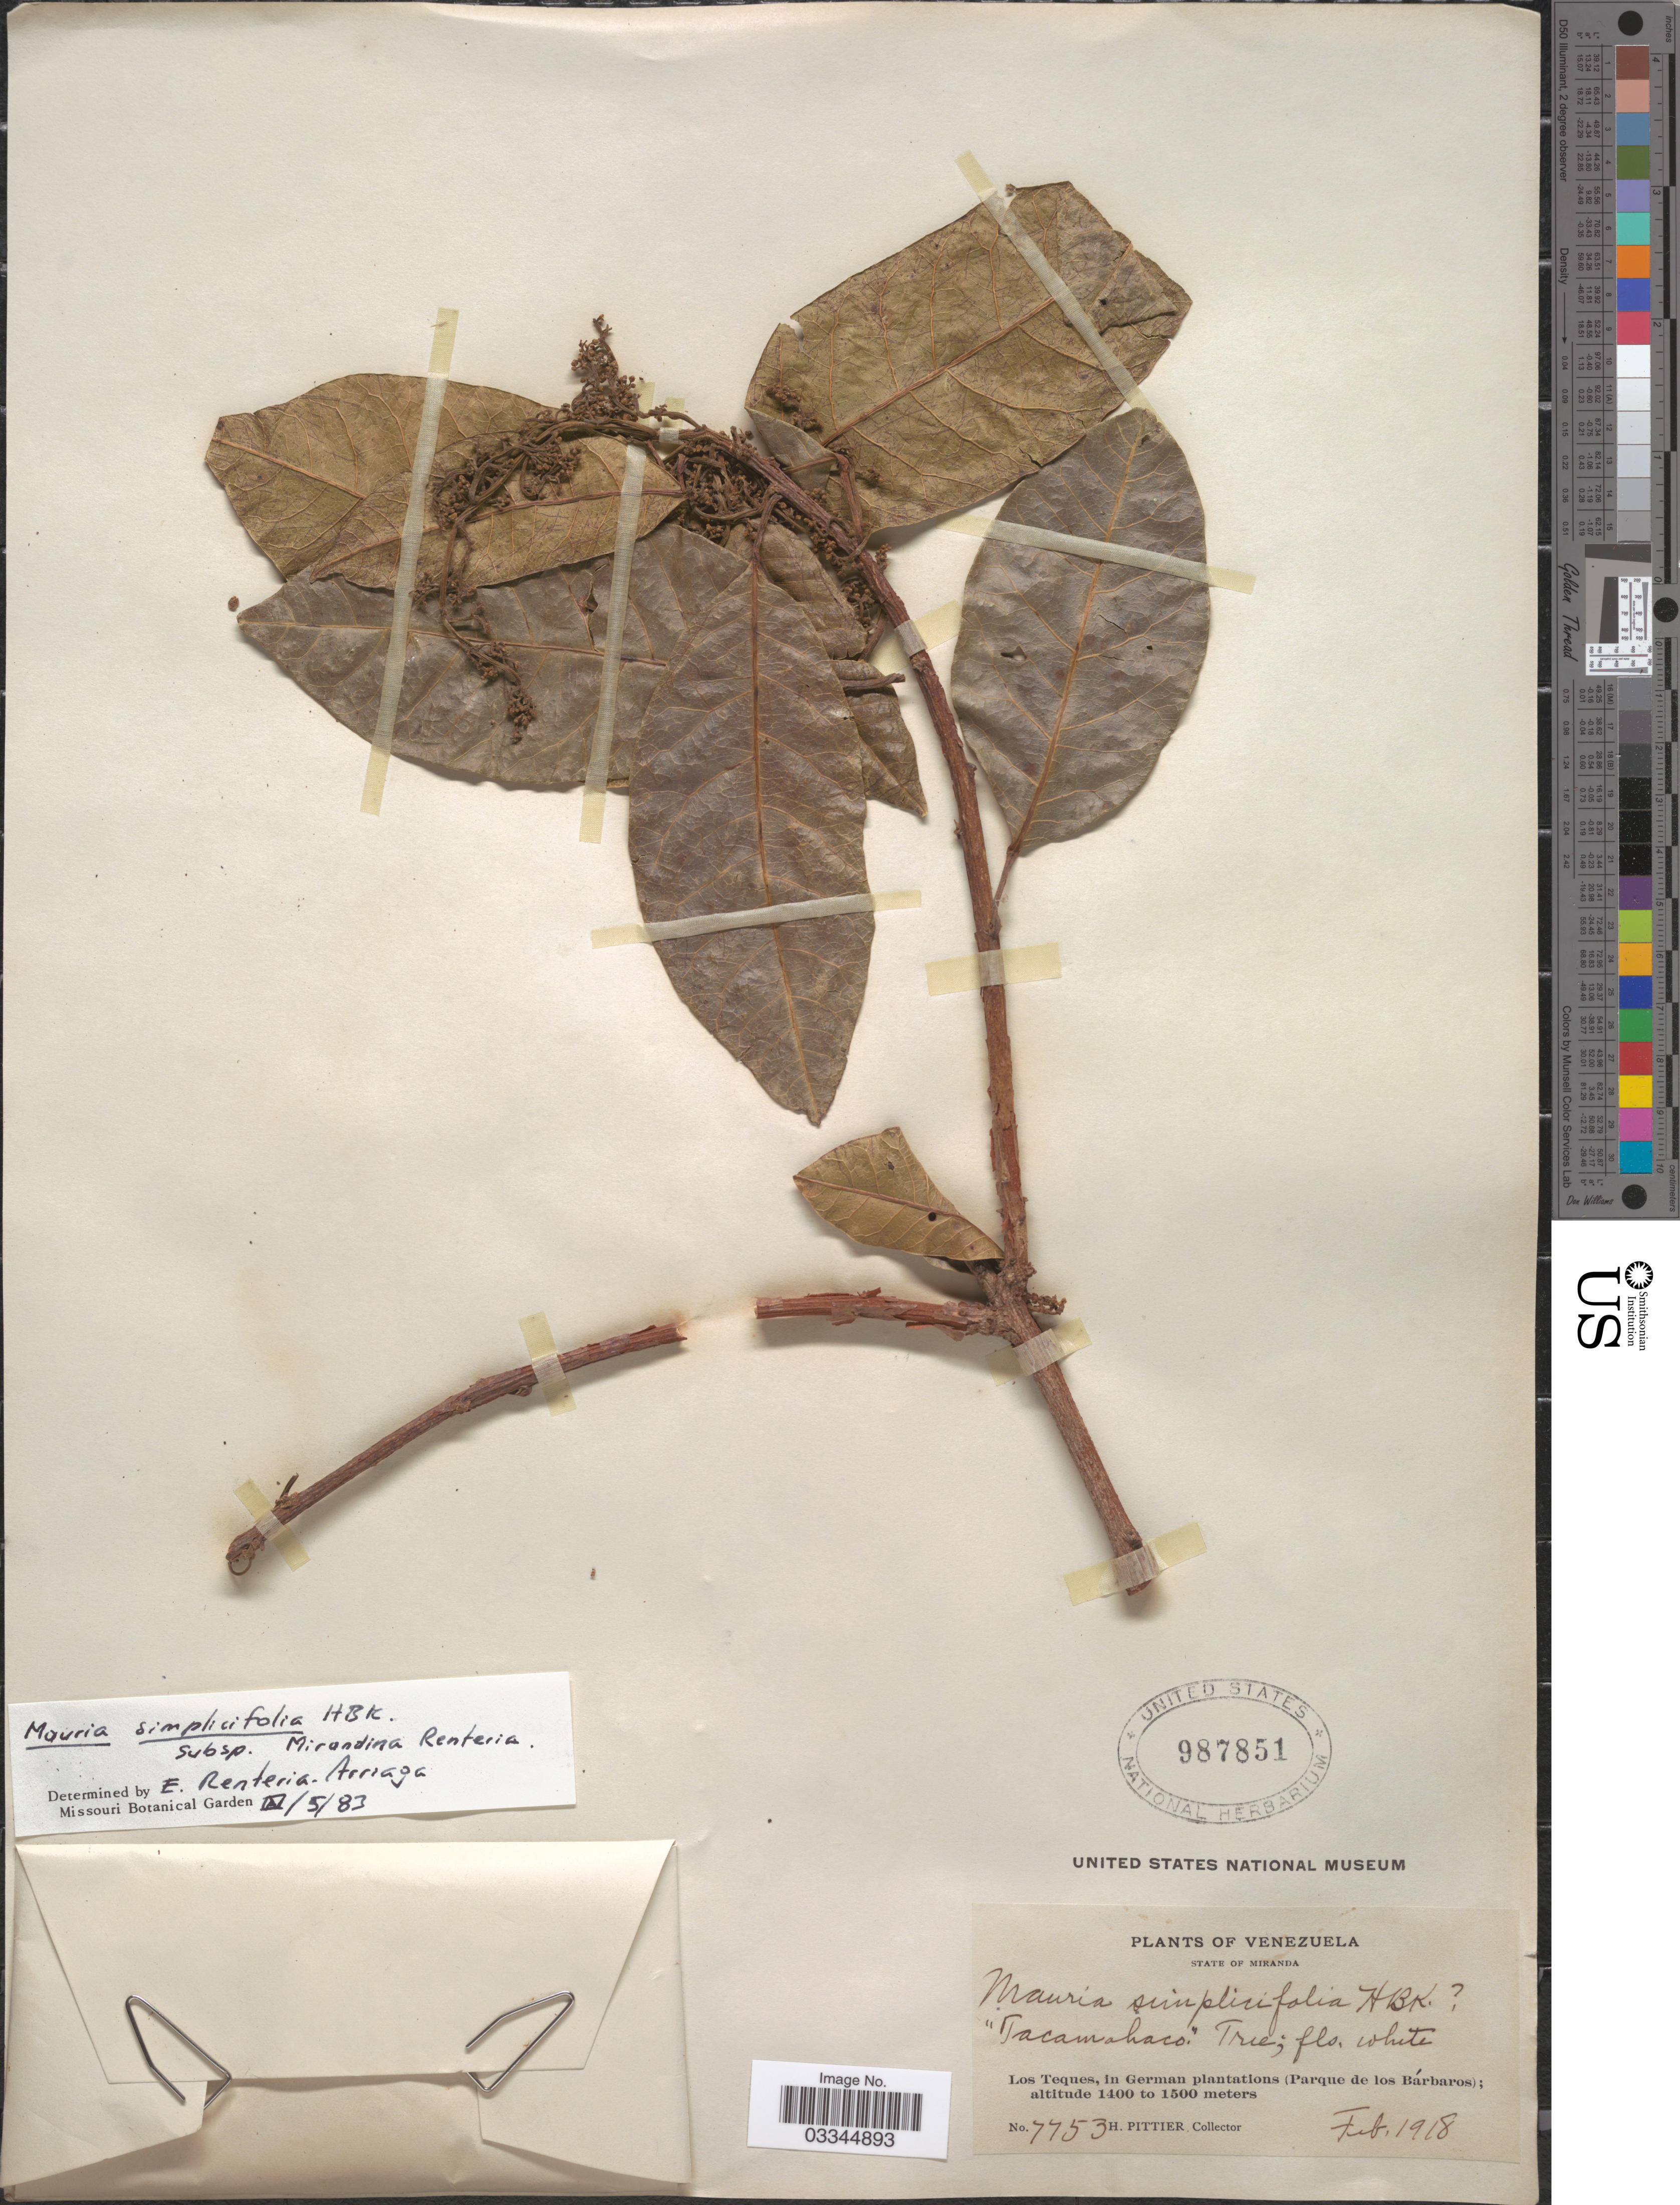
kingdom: Plantae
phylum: Tracheophyta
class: Magnoliopsida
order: Sapindales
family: Anacardiaceae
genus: Mauria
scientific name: Mauria simplicifolia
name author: Kunth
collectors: H. F. Pittier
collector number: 7753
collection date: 1918-02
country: Venezuela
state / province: Miranda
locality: Los Teques, in German plantations (Parque de los Bárbaros).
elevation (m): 1400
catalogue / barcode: US 987851